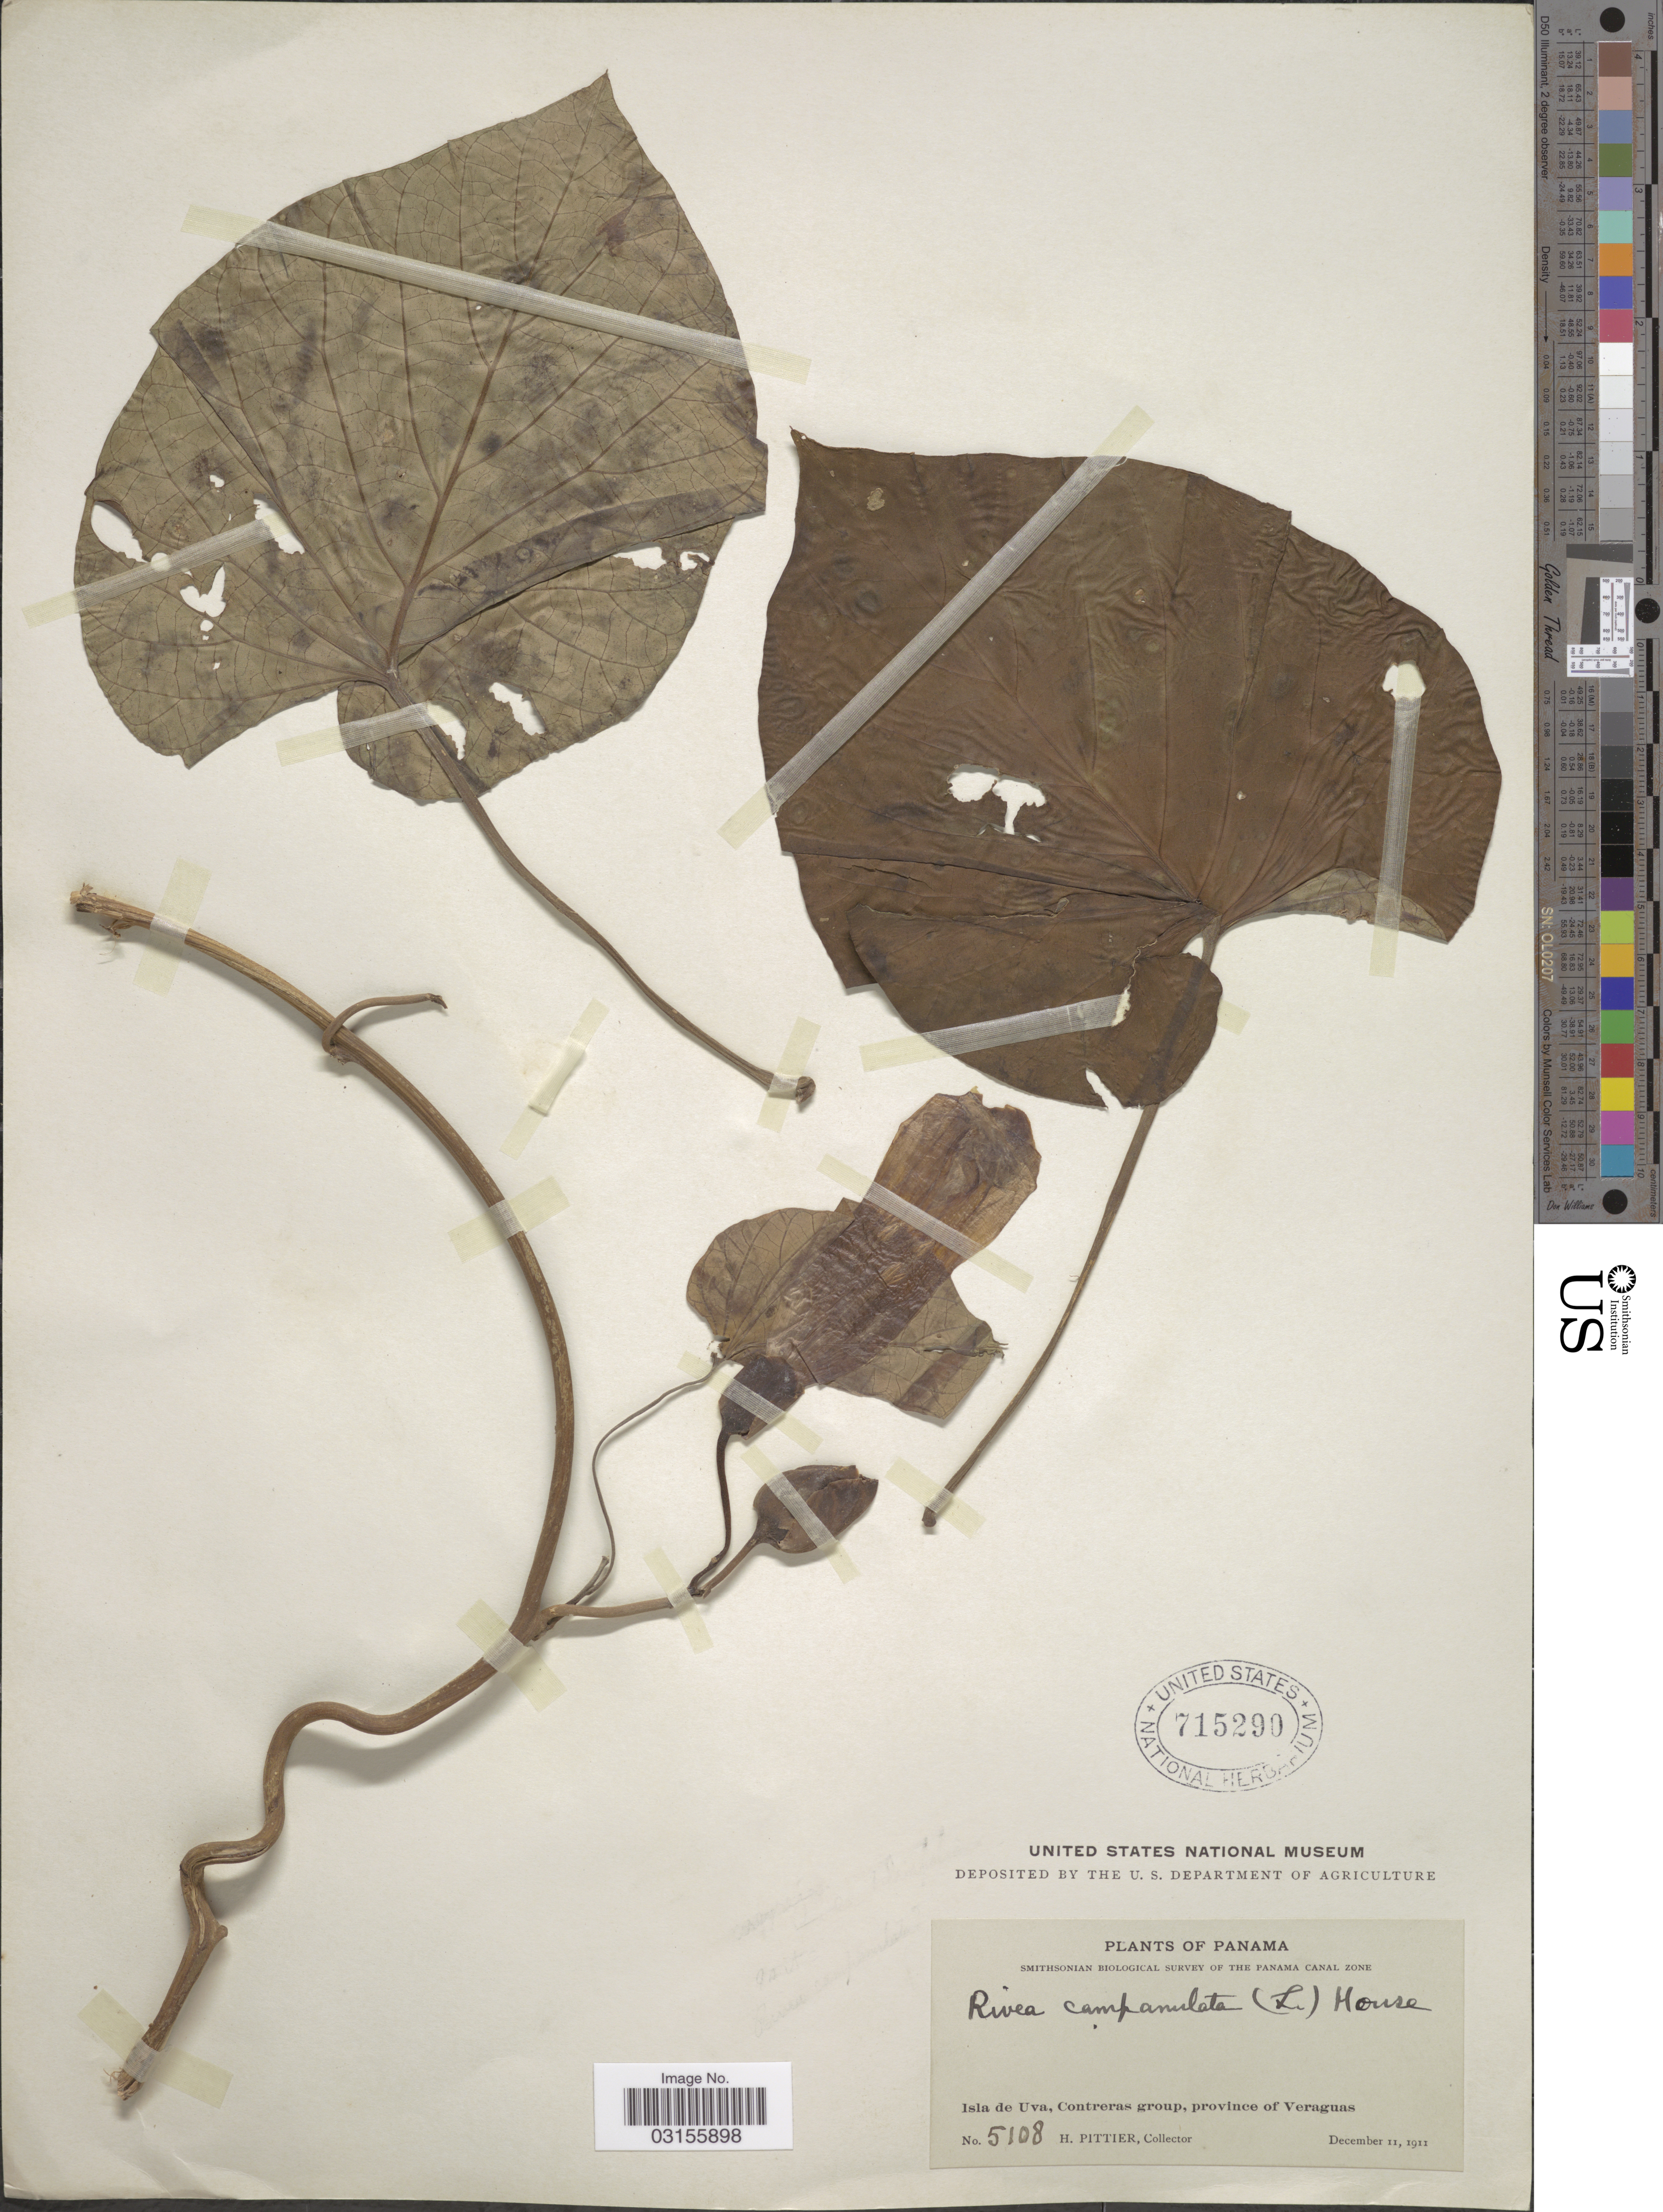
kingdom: Plantae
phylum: Tracheophyta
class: Magnoliopsida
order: Solanales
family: Convolvulaceae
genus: Stictocardia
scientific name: Stictocardia tiliifolia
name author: (Desr.) Hallier f.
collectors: H. F. Pittier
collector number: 5108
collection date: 1911-12-11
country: Panama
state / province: Veraguas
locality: Isla de Uva, Contreras group.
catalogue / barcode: US 715290